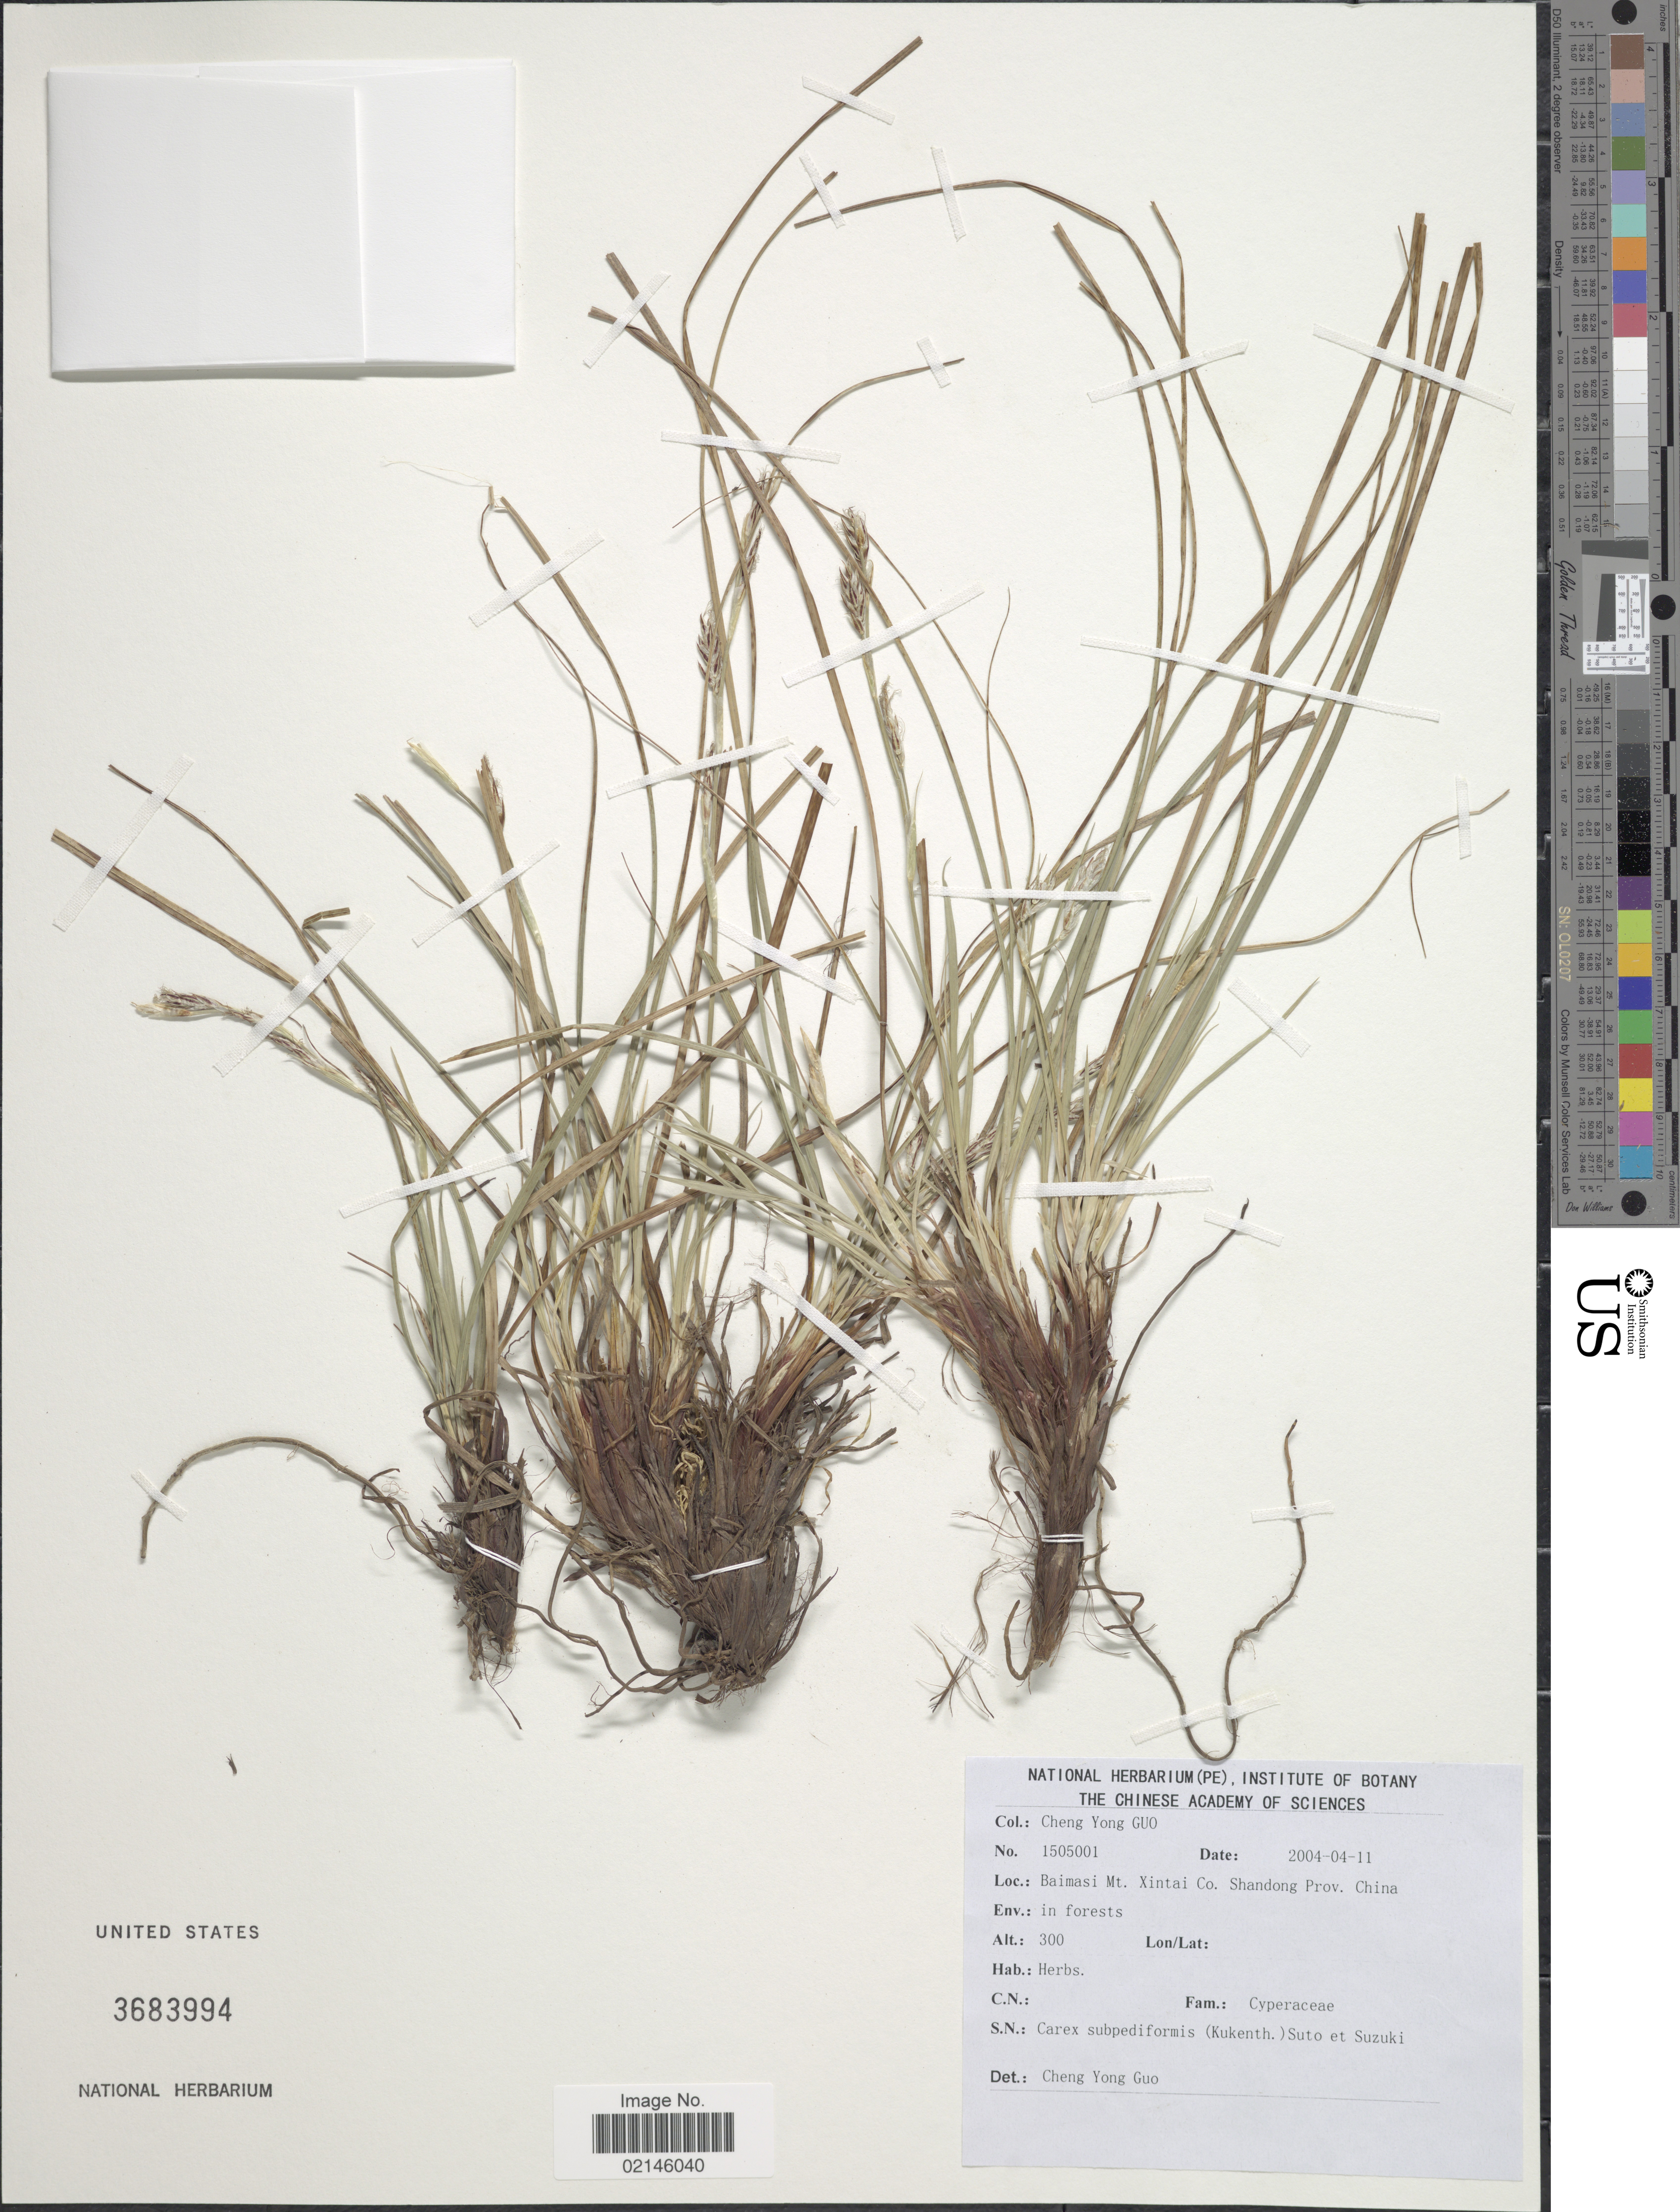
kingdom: Plantae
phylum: Tracheophyta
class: Liliopsida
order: Poales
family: Cyperaceae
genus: Carex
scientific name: Carex subpediformis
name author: (Kük.) Sutô & Suzuki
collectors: Guo Chengyong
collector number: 1505001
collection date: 2004-04-11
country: China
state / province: Shandong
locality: Baimasi Mt. Xintai Co.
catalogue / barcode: US 3683994